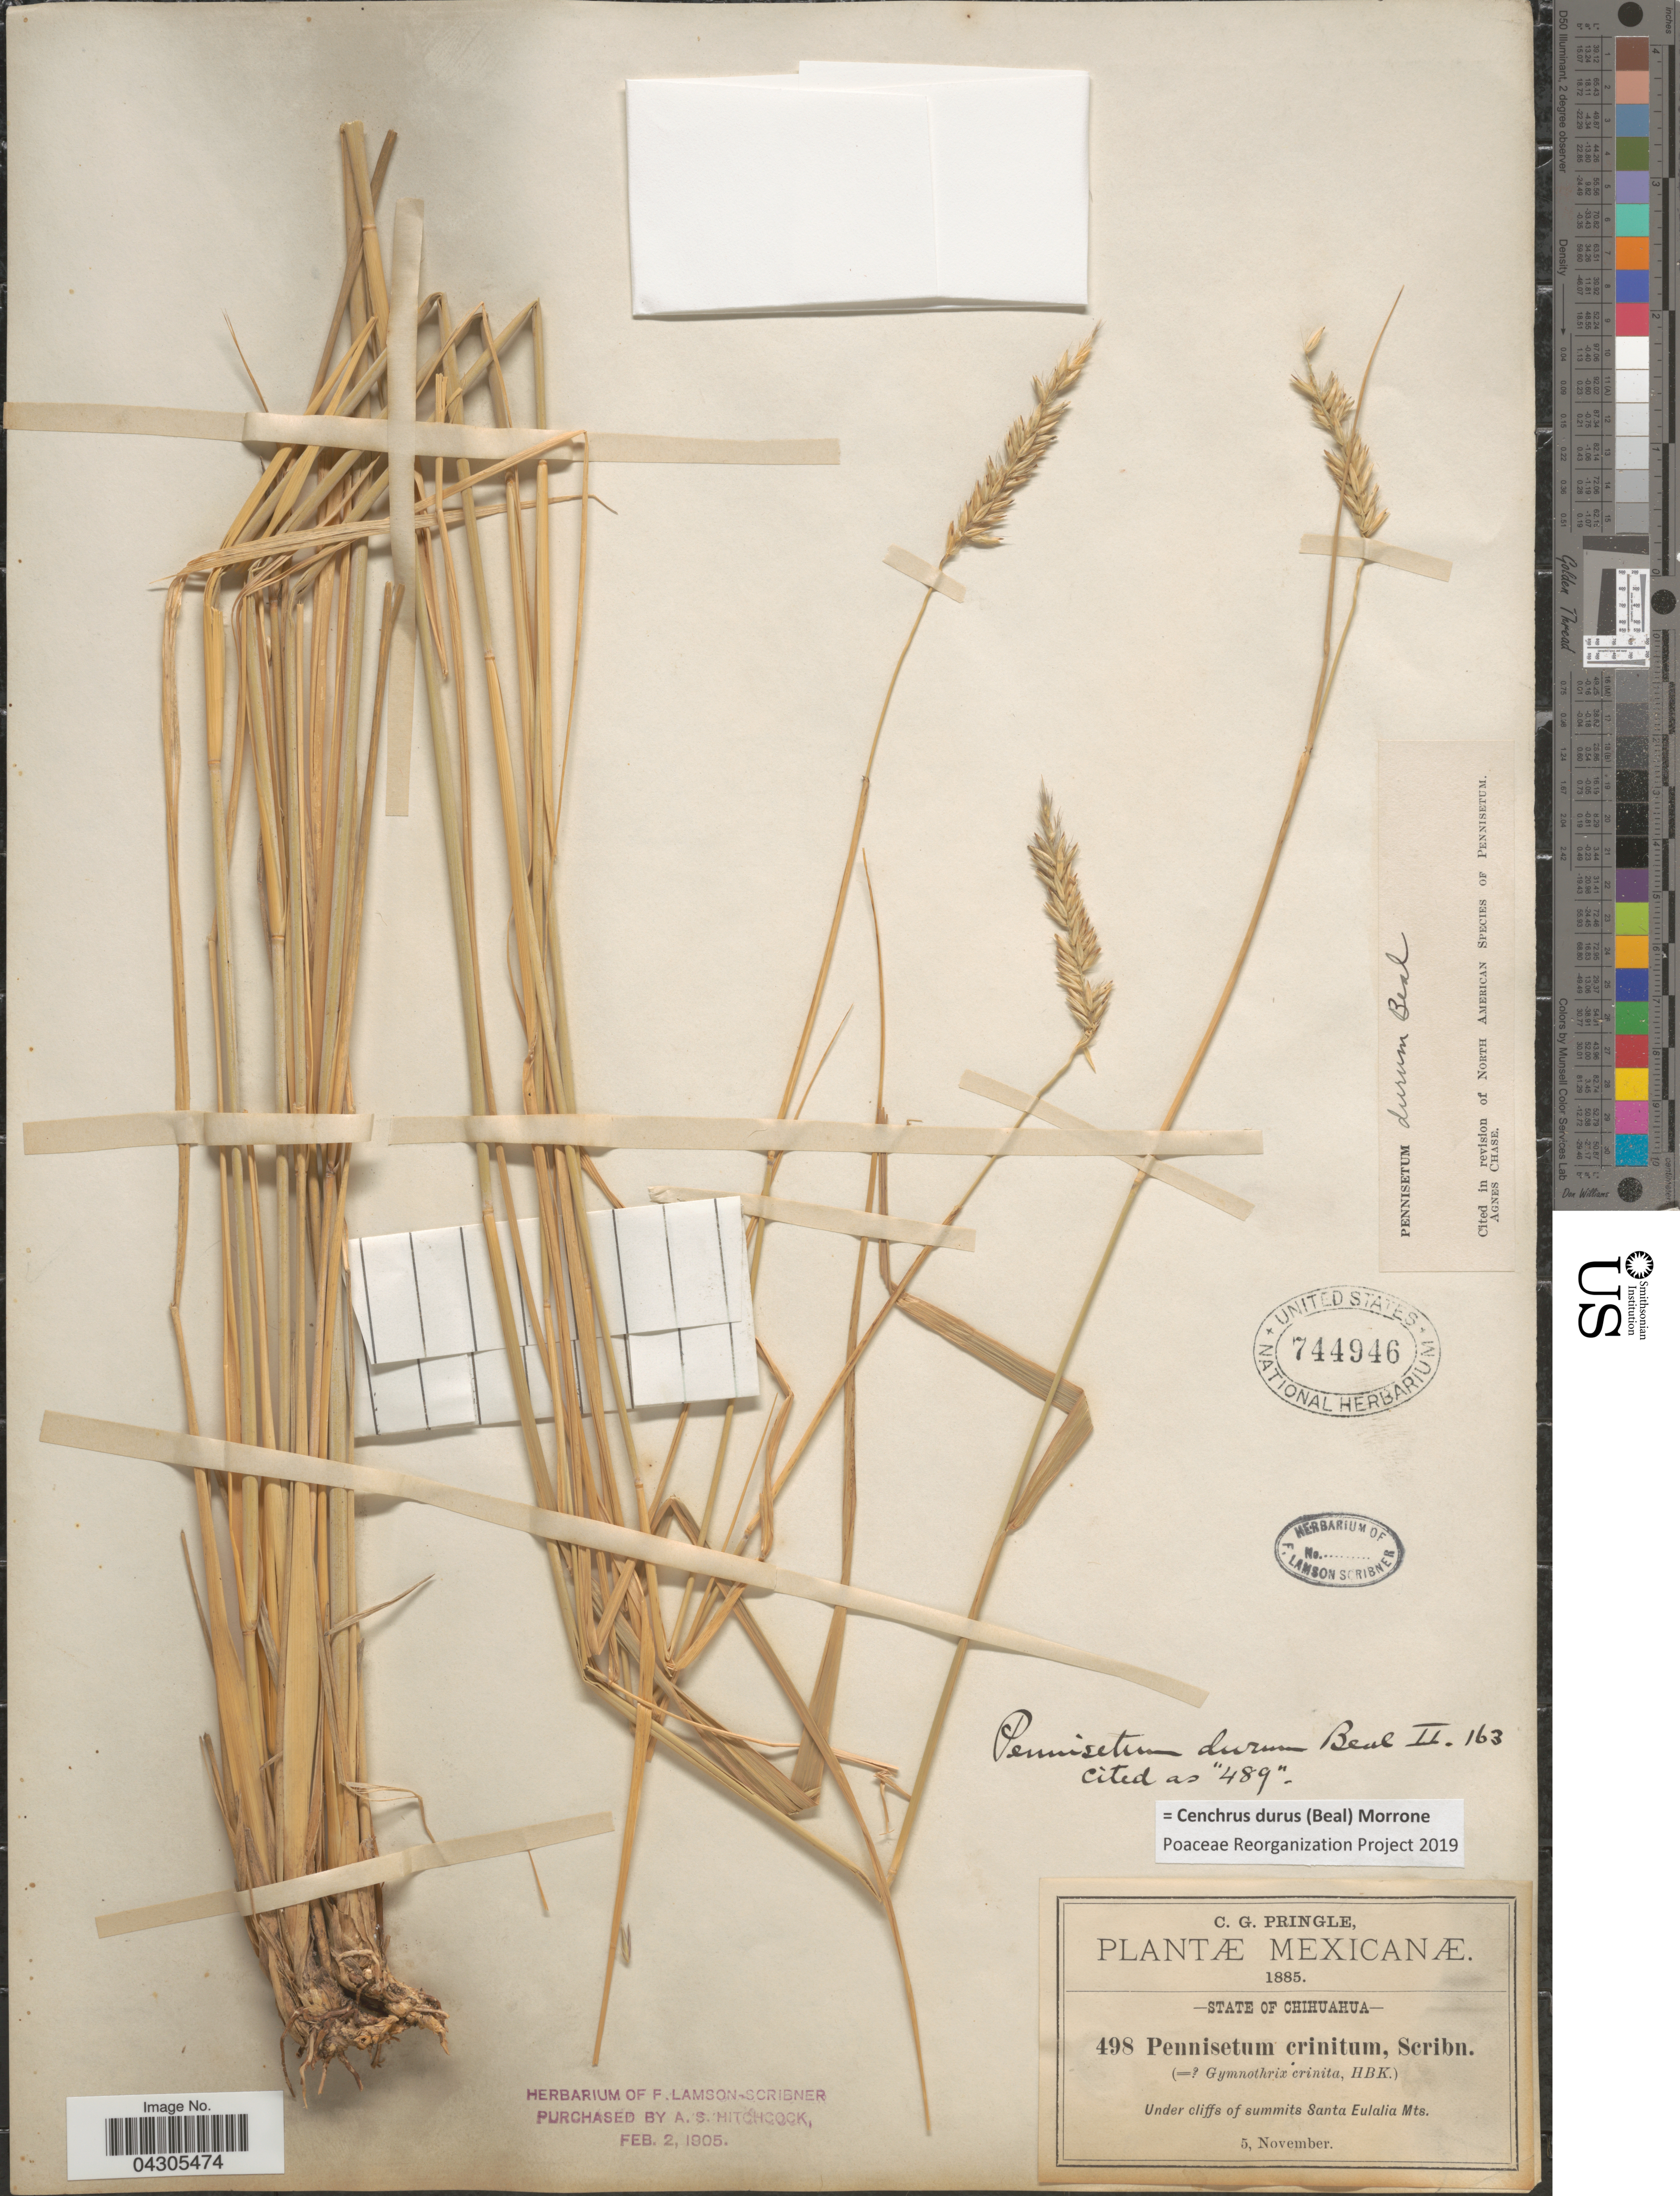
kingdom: Plantae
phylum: Tracheophyta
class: Liliopsida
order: Poales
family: Poaceae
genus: Cenchrus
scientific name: Cenchrus durus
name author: (W.J. Beal) Morrone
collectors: C. G. Pringle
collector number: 498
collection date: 1885-11-05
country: Mexico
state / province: Chihuahua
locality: Under cliffs of summits Santa Eulalia Mts.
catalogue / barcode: US 744946